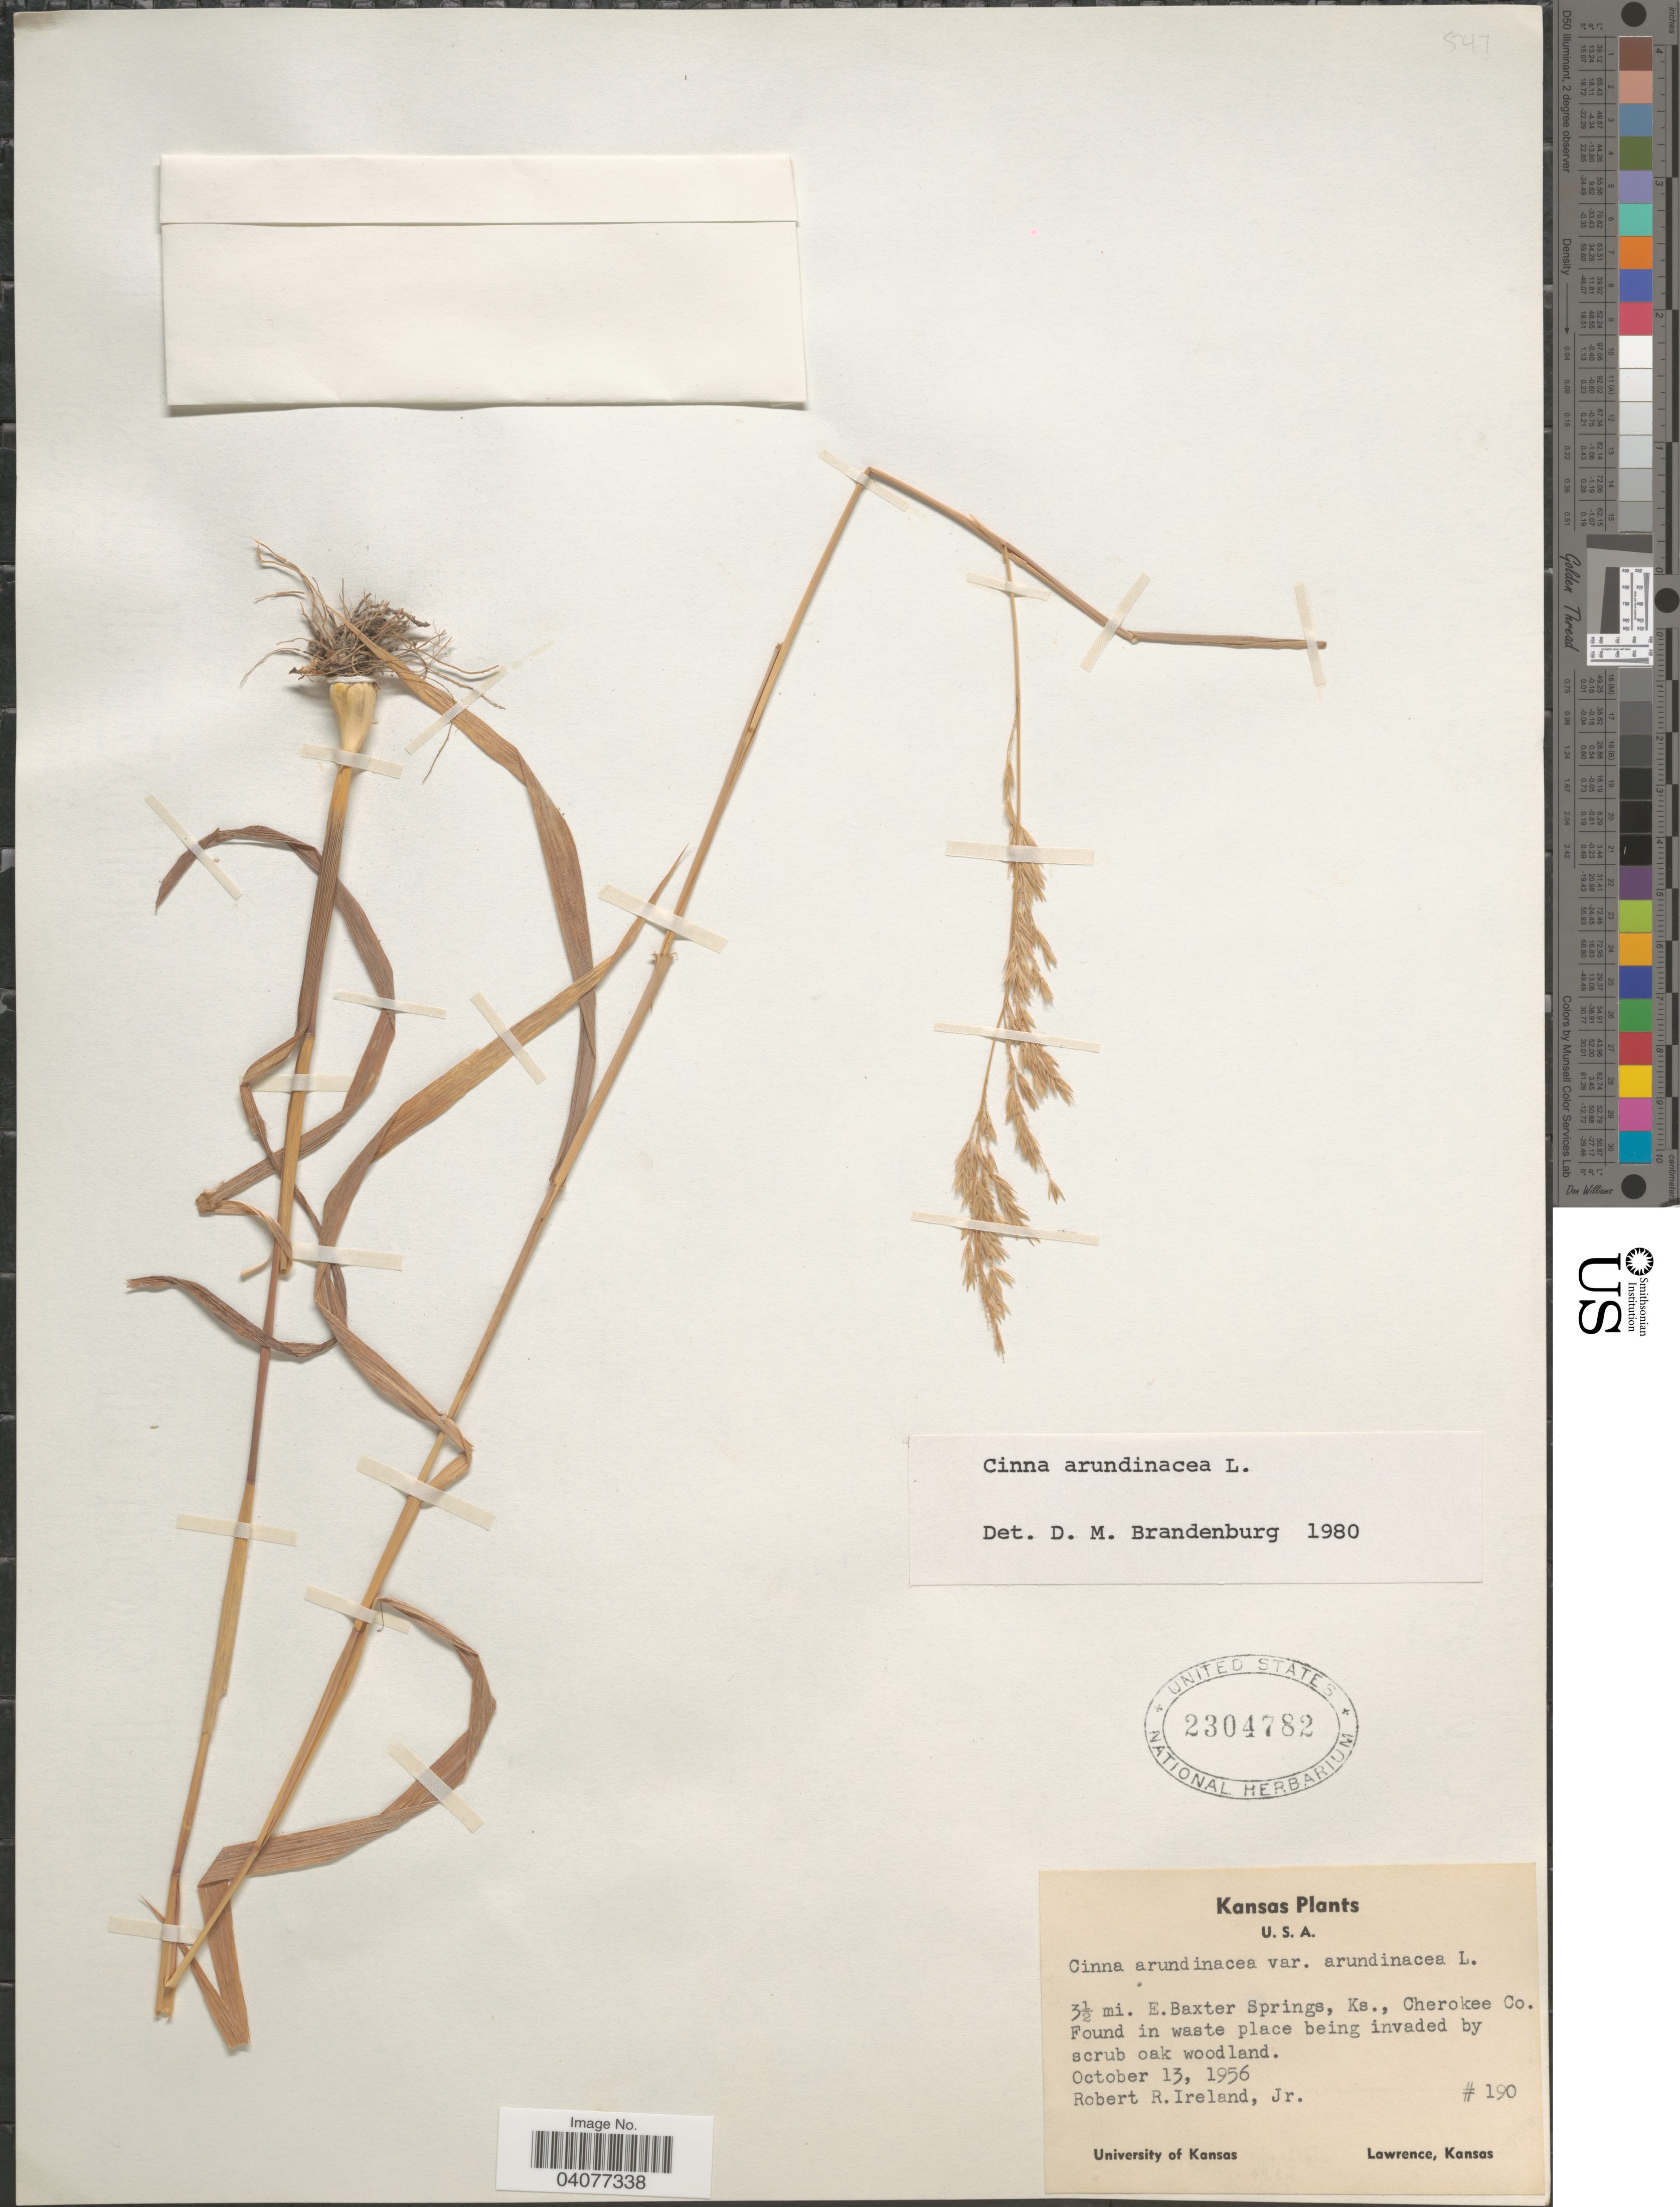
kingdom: Plantae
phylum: Tracheophyta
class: Liliopsida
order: Poales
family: Poaceae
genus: Cinna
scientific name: Cinna arundinacea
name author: L.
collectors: R. Ireland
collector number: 190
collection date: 1956-10-13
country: United States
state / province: Kansas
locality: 3½ mi. E. Baxter Springs, Ks., Cherokee Co. Found in waste place being invaded by scrub oak woodland.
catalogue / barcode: US 2304782